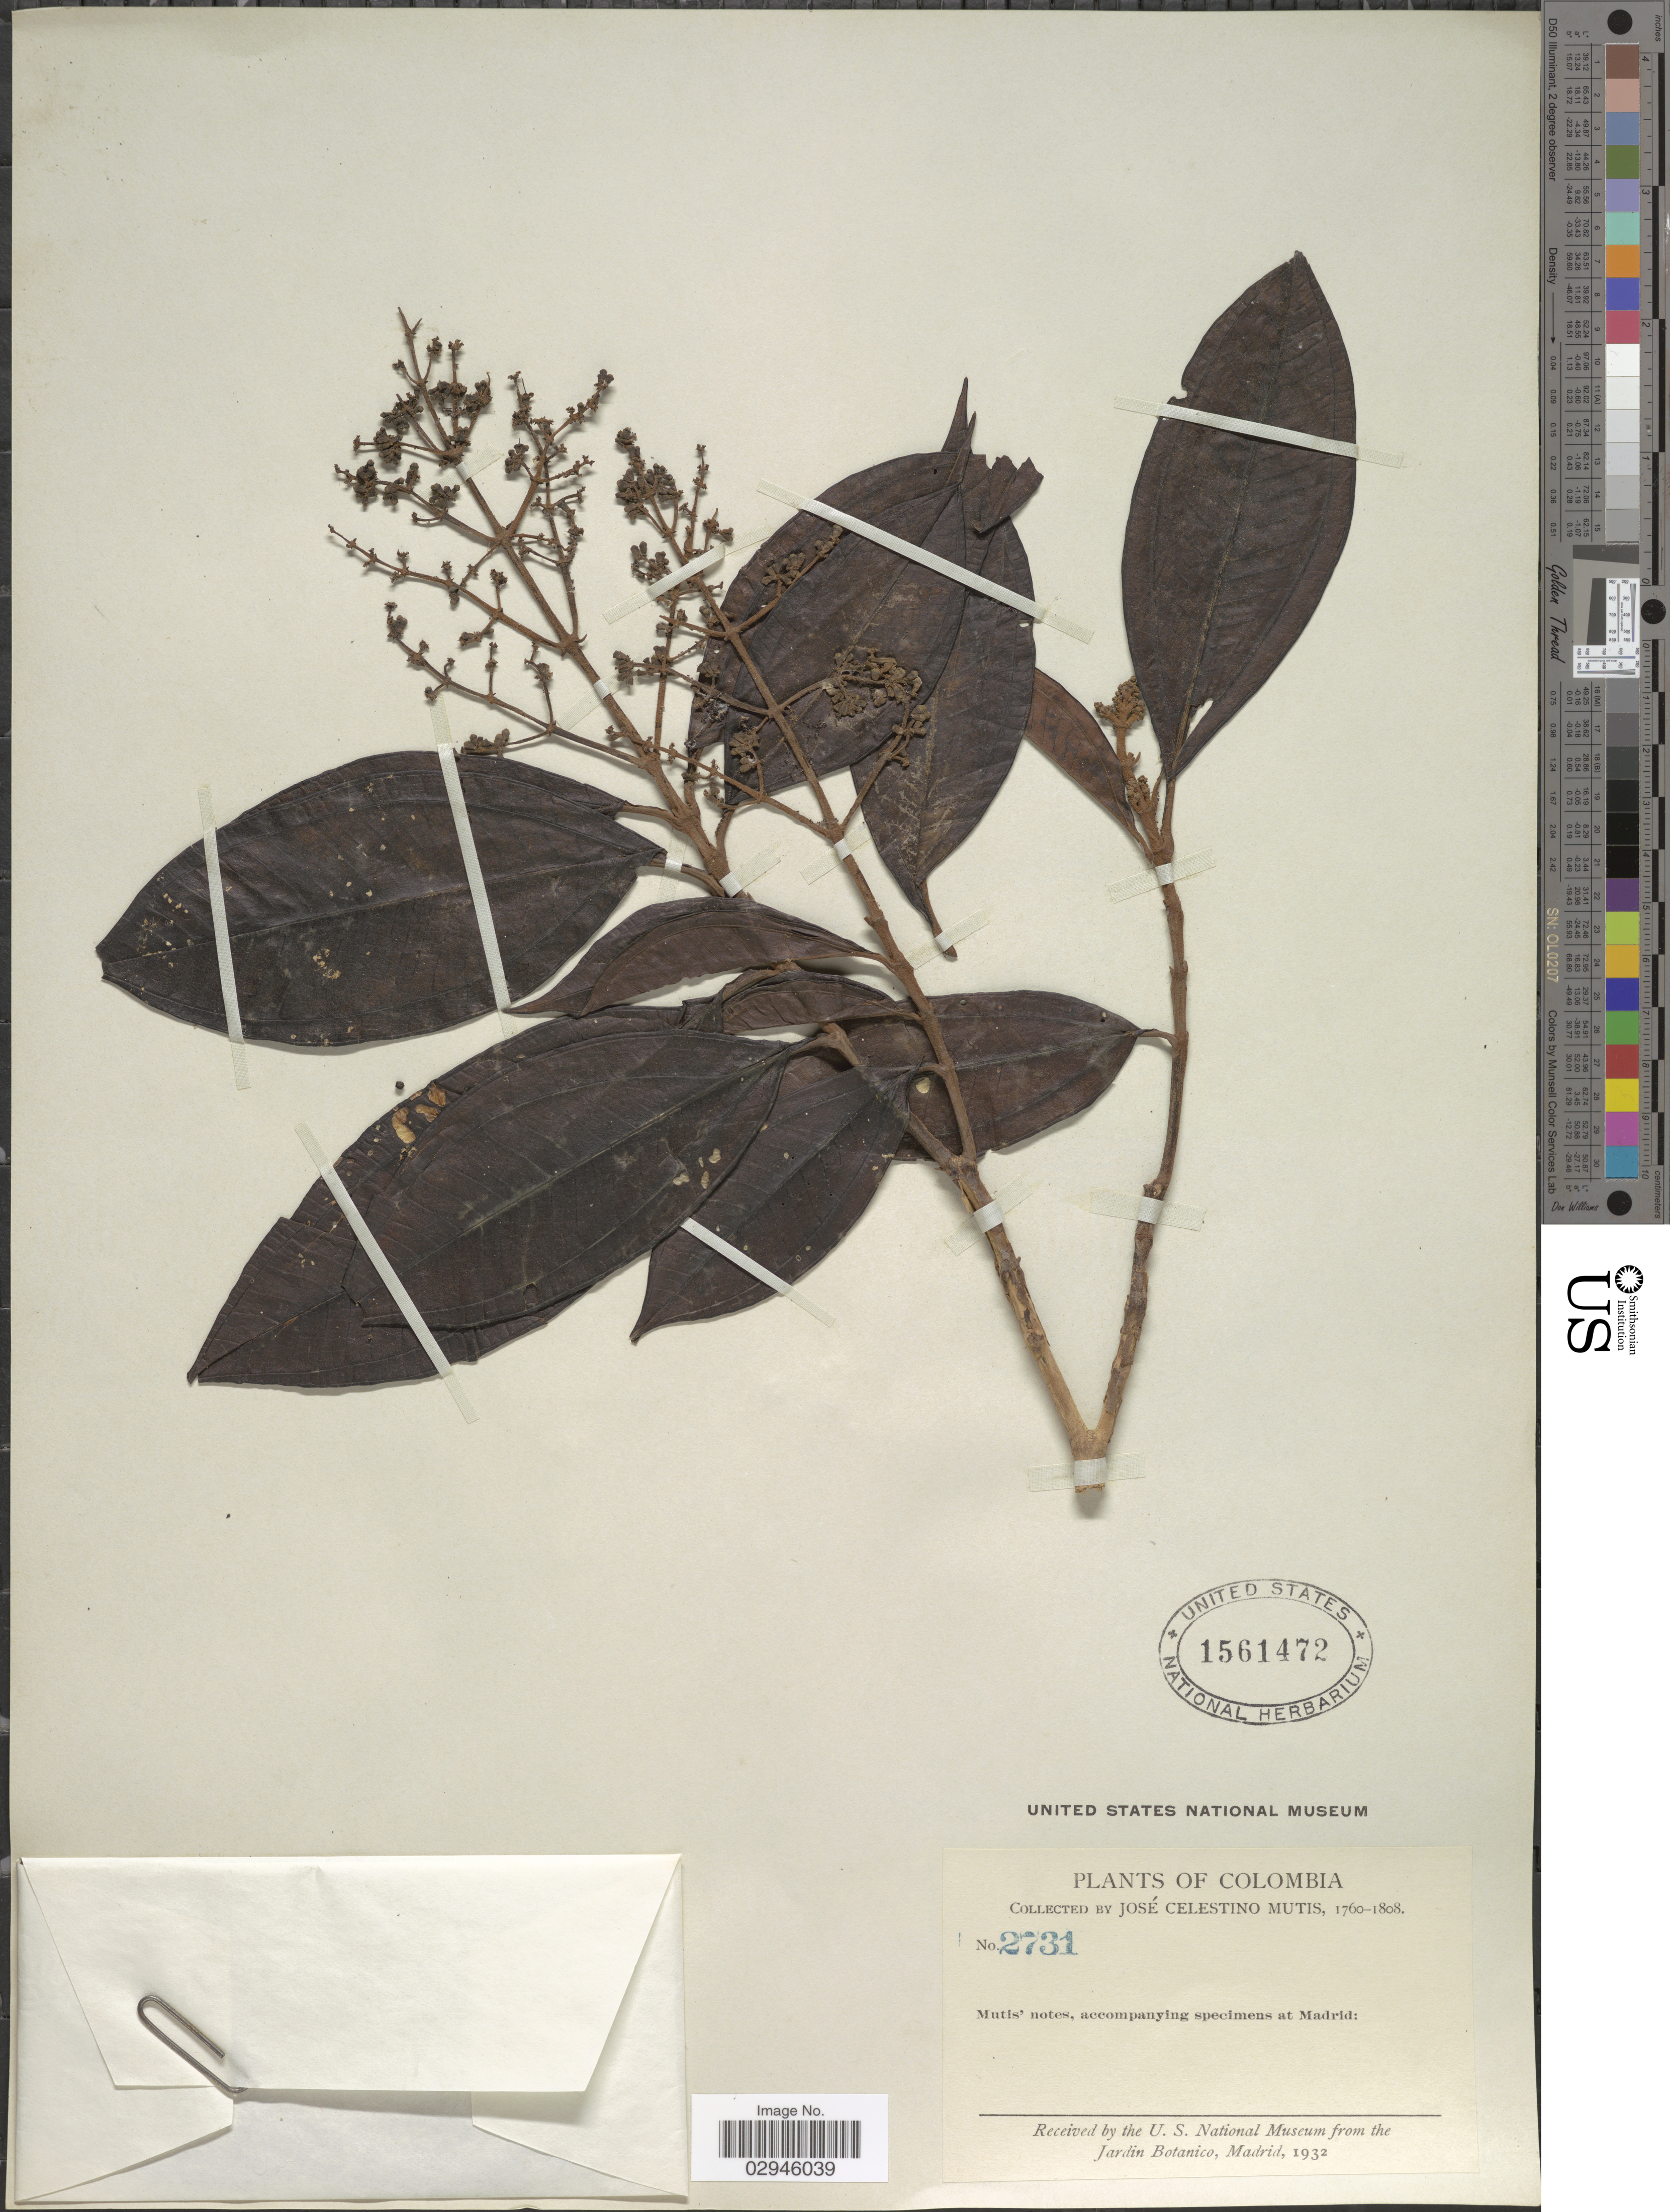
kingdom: Plantae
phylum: Tracheophyta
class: Magnoliopsida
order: Myrtales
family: Melastomataceae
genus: Miconia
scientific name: Miconia sp.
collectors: J. C. B. Mutis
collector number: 2731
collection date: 1760/1808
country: Colombia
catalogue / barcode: US 1561472